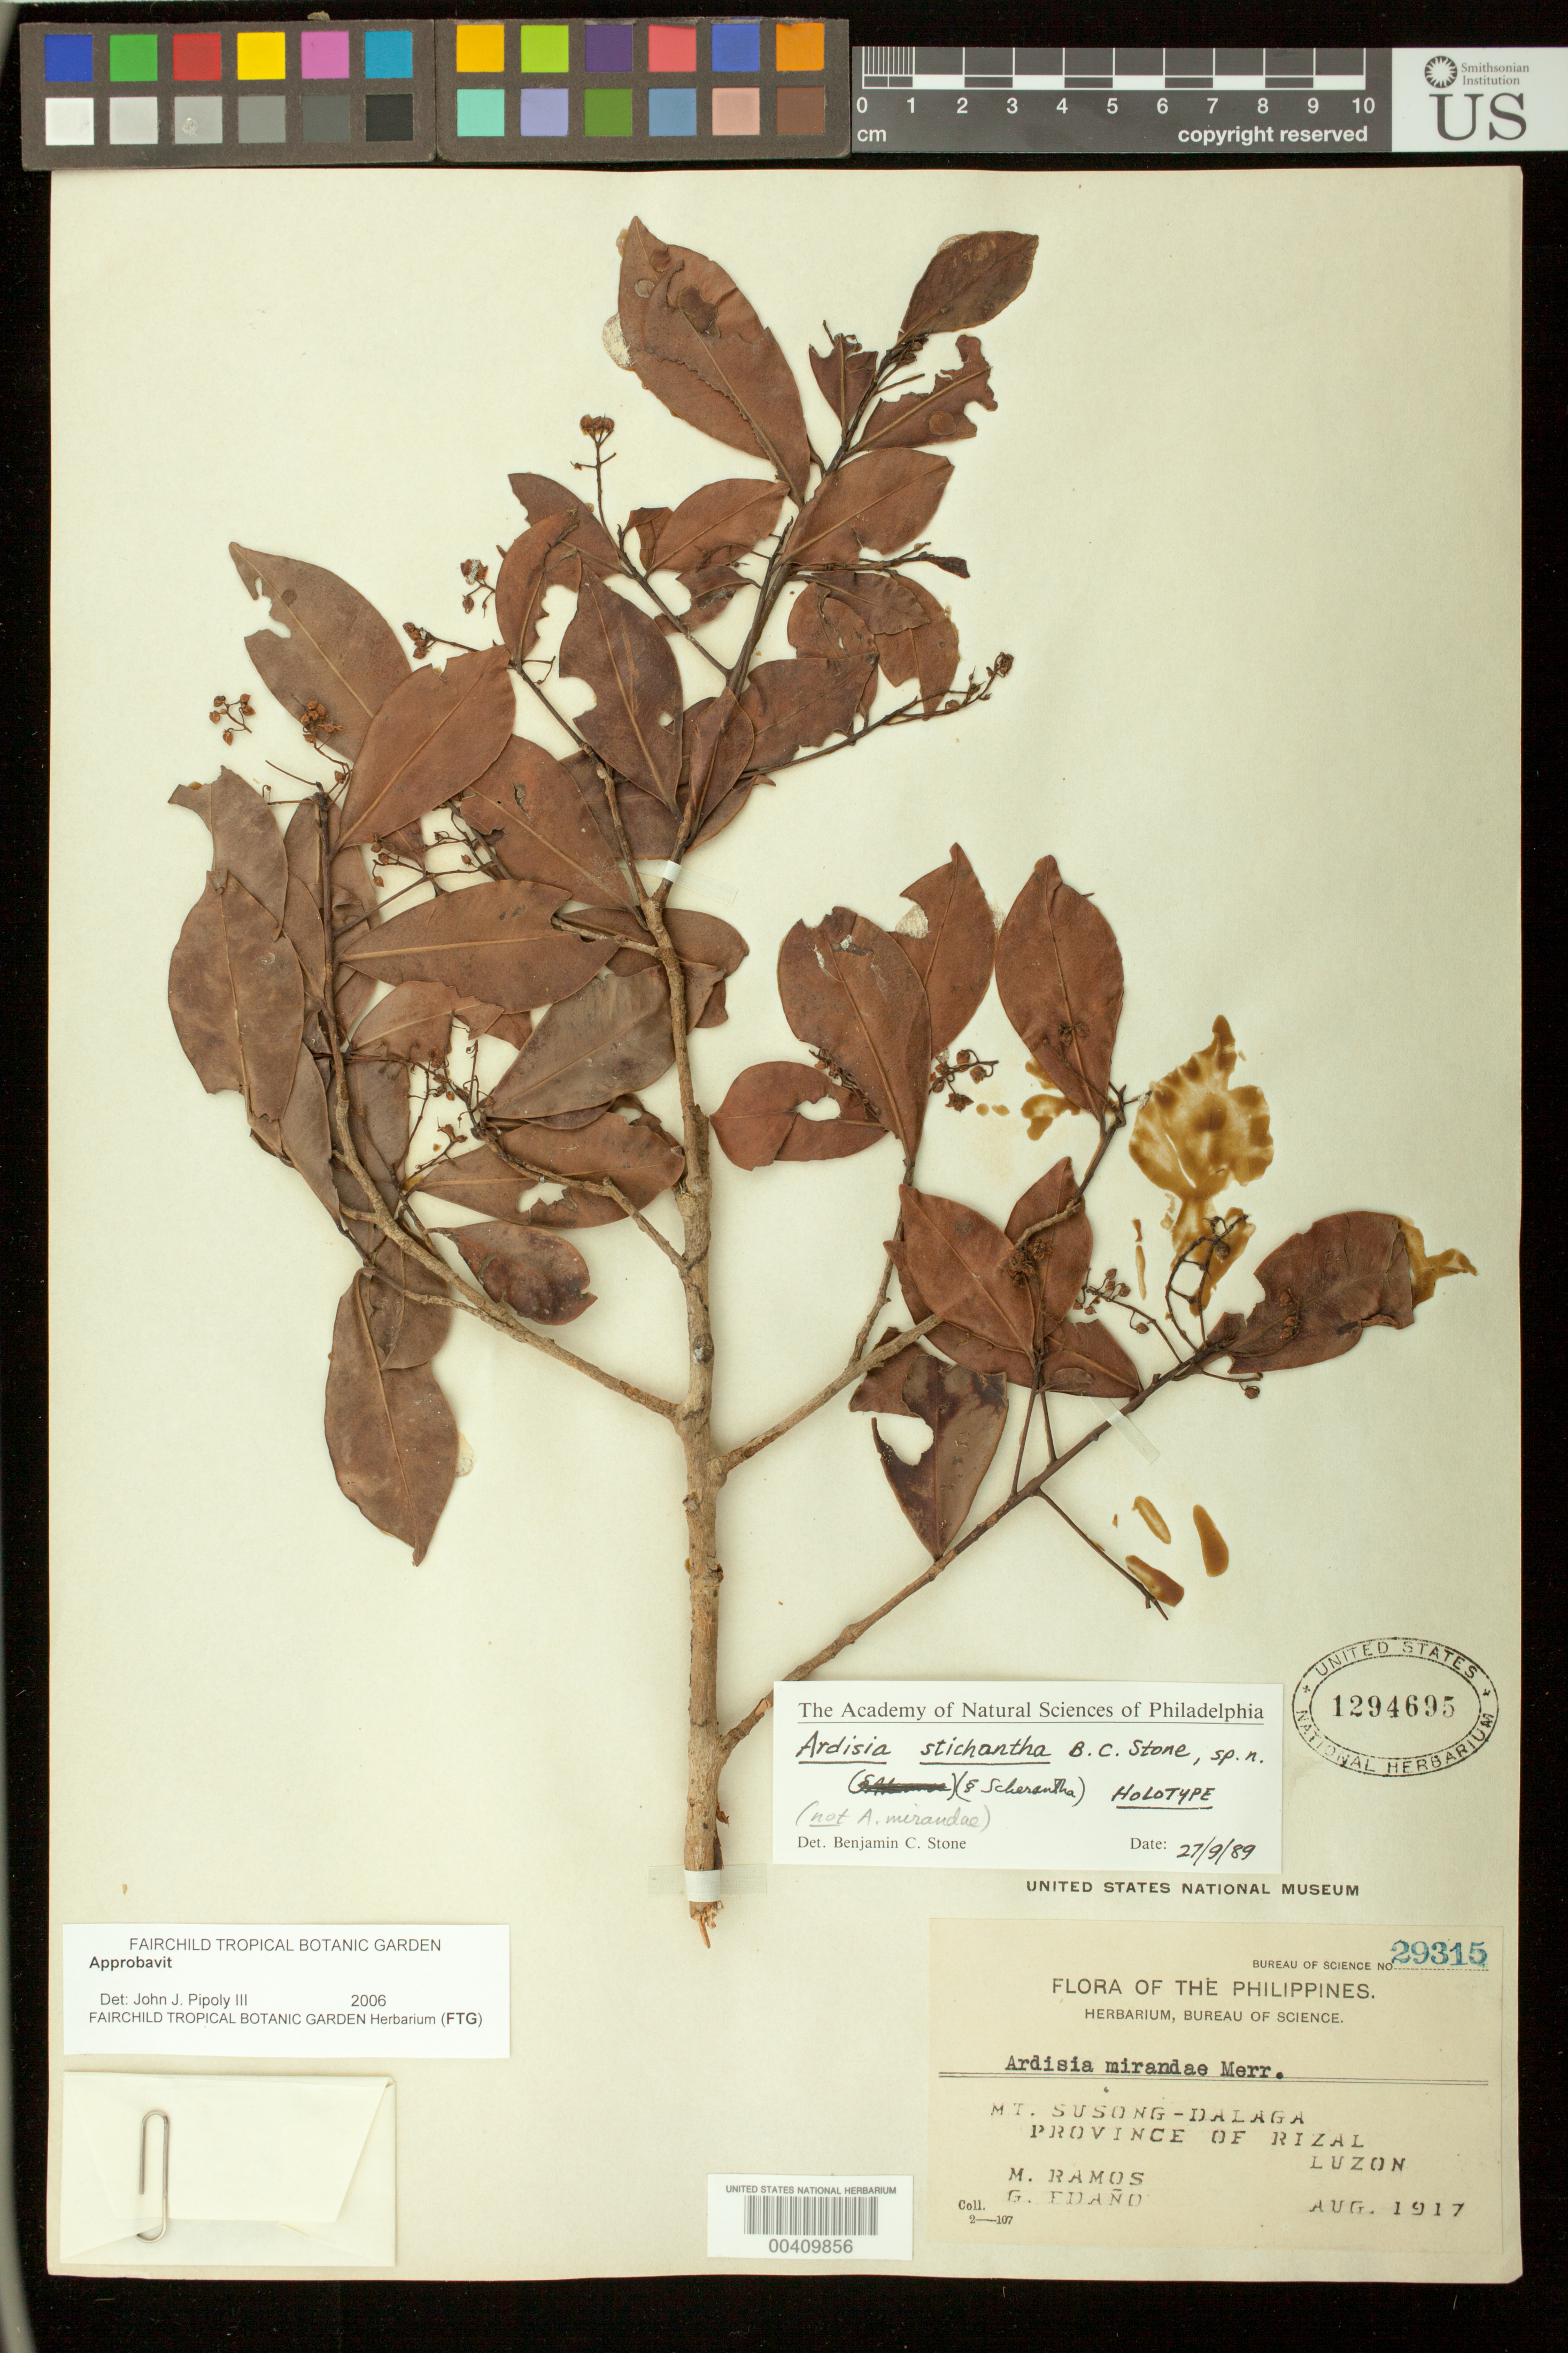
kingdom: Plantae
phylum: Tracheophyta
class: Magnoliopsida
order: Ericales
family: Primulaceae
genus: Ardisia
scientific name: Ardisia stichantha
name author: B.C. Stone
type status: Holotype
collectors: M. Ramos & G. E. Edaño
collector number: Bur. Sci. 29315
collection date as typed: Aug 1917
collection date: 1917-08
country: Philippines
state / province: Calabarzon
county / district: Rizal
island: Luzon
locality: Mt. Susong-Dalaga.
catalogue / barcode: US 1294695